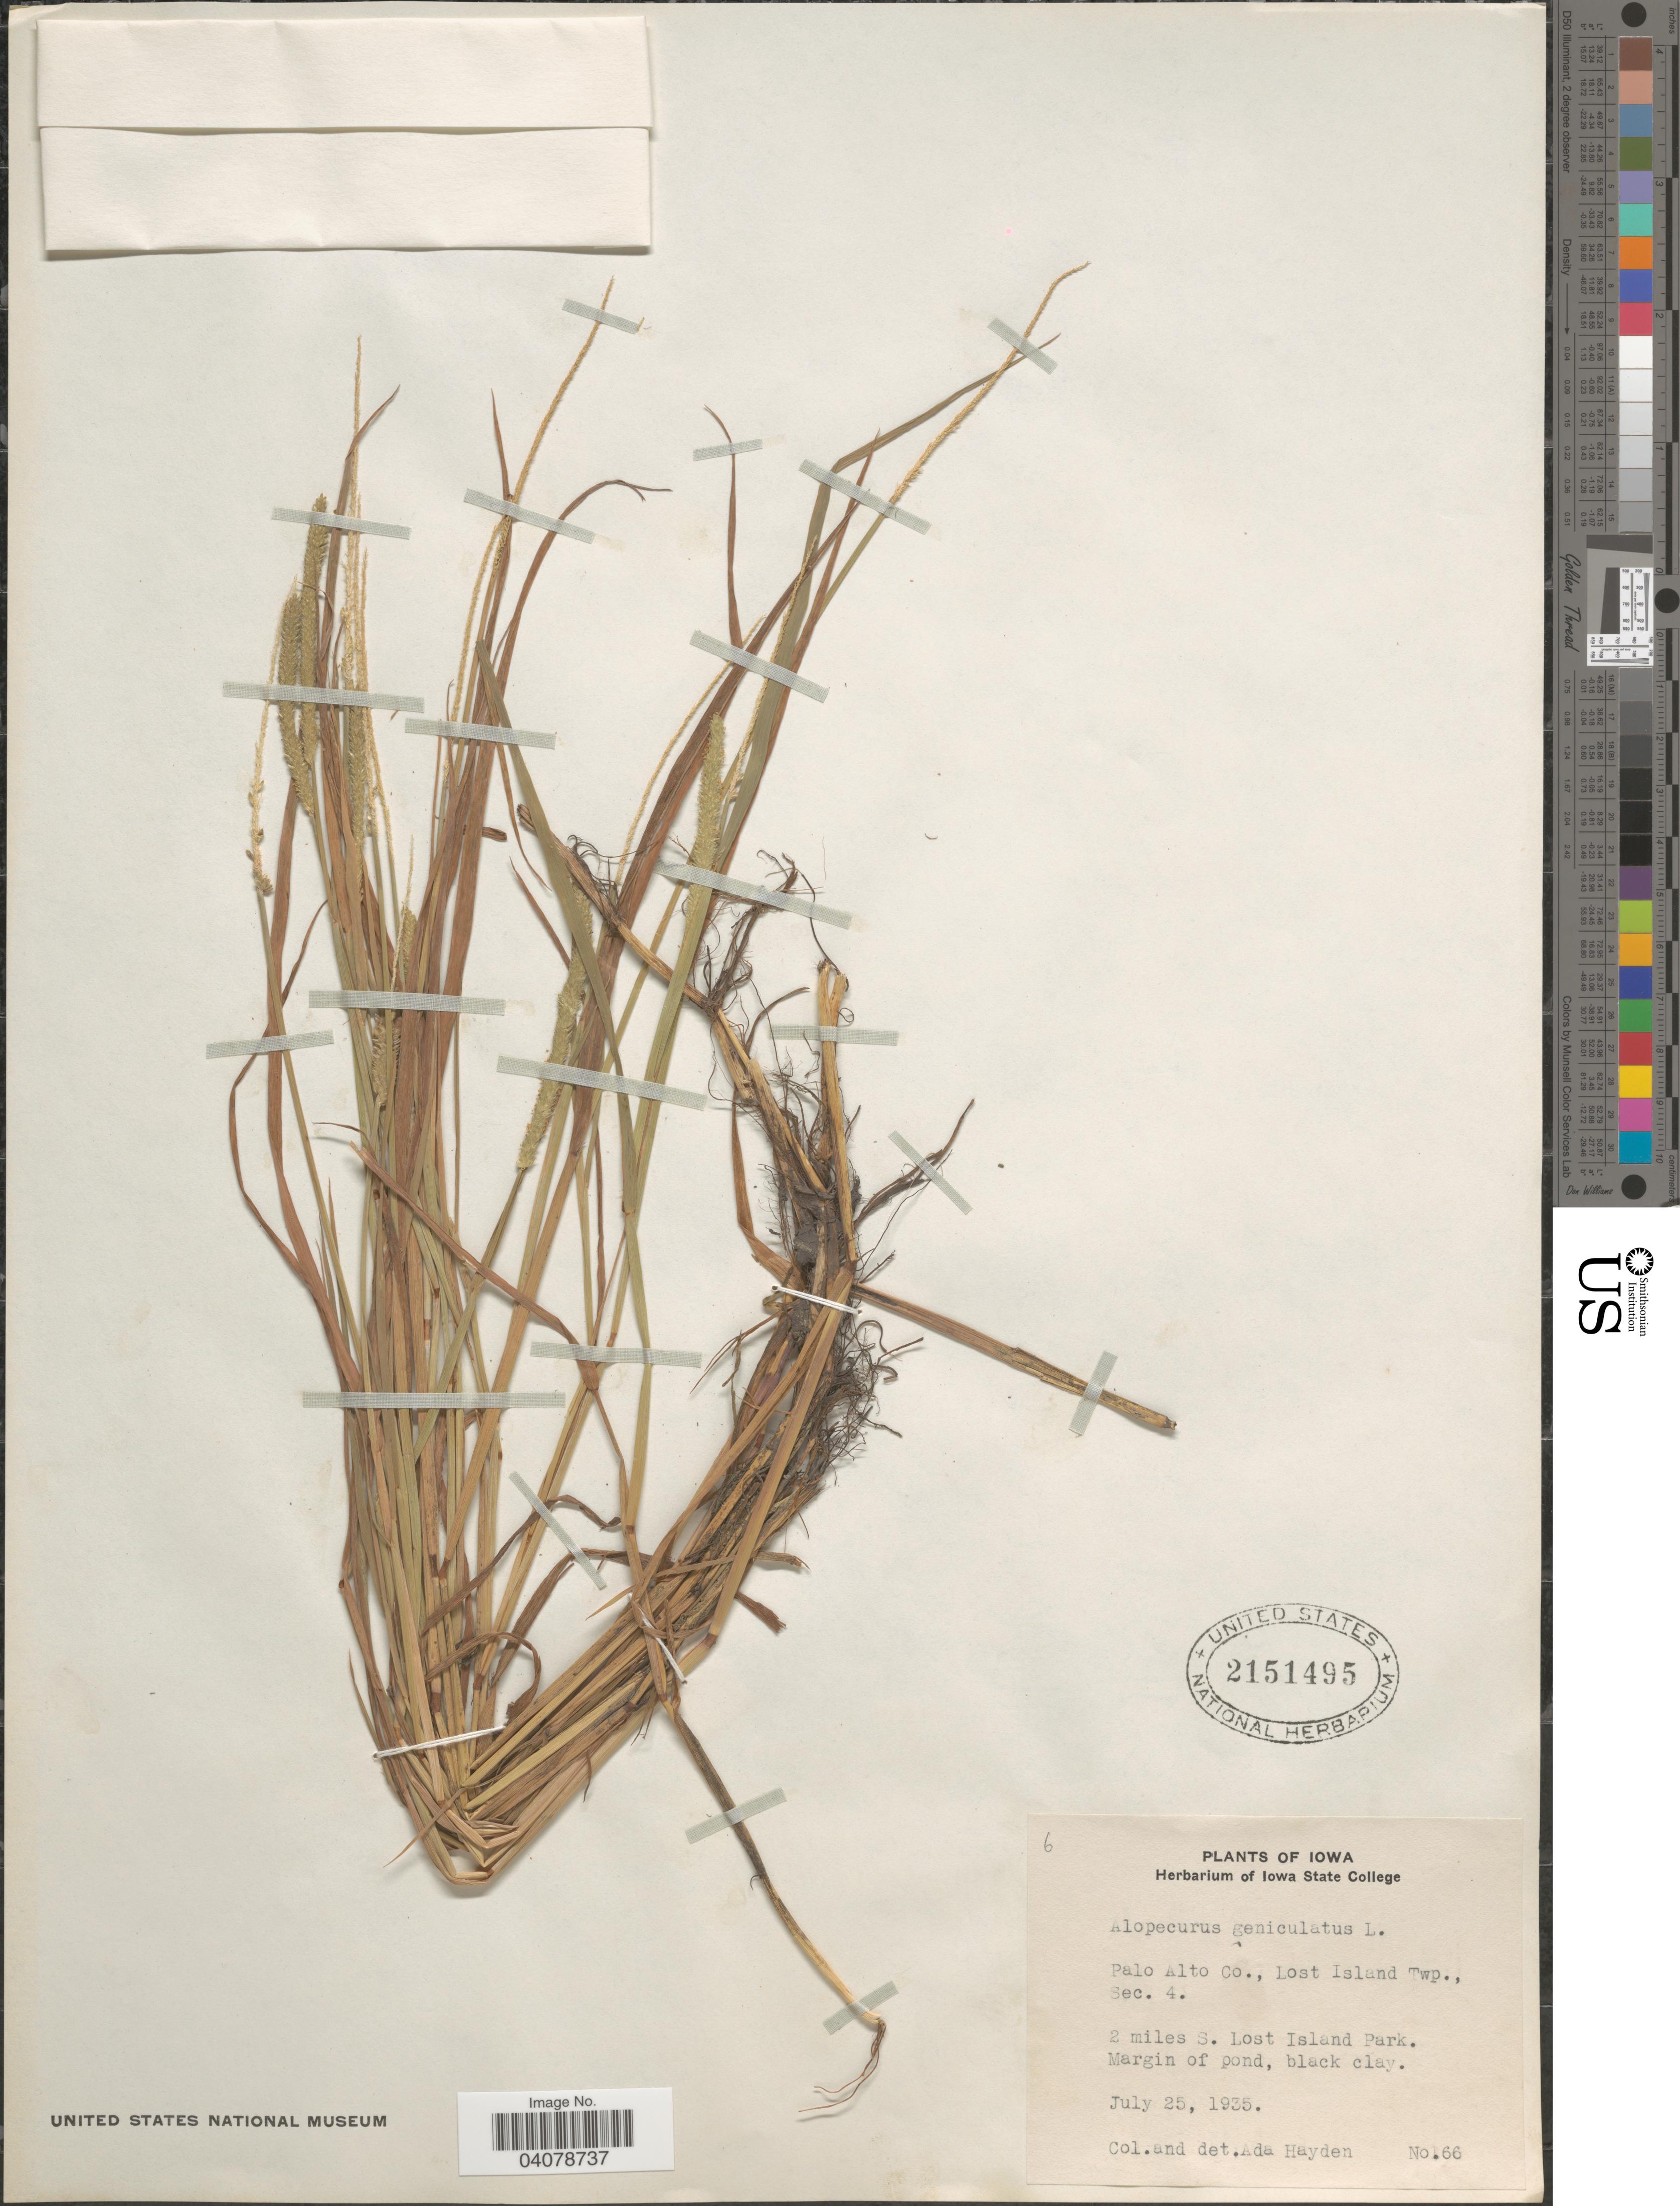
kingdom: Plantae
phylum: Tracheophyta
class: Liliopsida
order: Poales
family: Poaceae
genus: Alopecurus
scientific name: Alopecurus geniculatus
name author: L.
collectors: Ada Hayden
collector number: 66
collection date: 1935-07-25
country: United States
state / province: Iowa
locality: Palo Alto Co., Lost Island Twp., Sec. 4. 2 miles S. Lost Island Park. Margin of pond, black clay.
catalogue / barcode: US 2151495